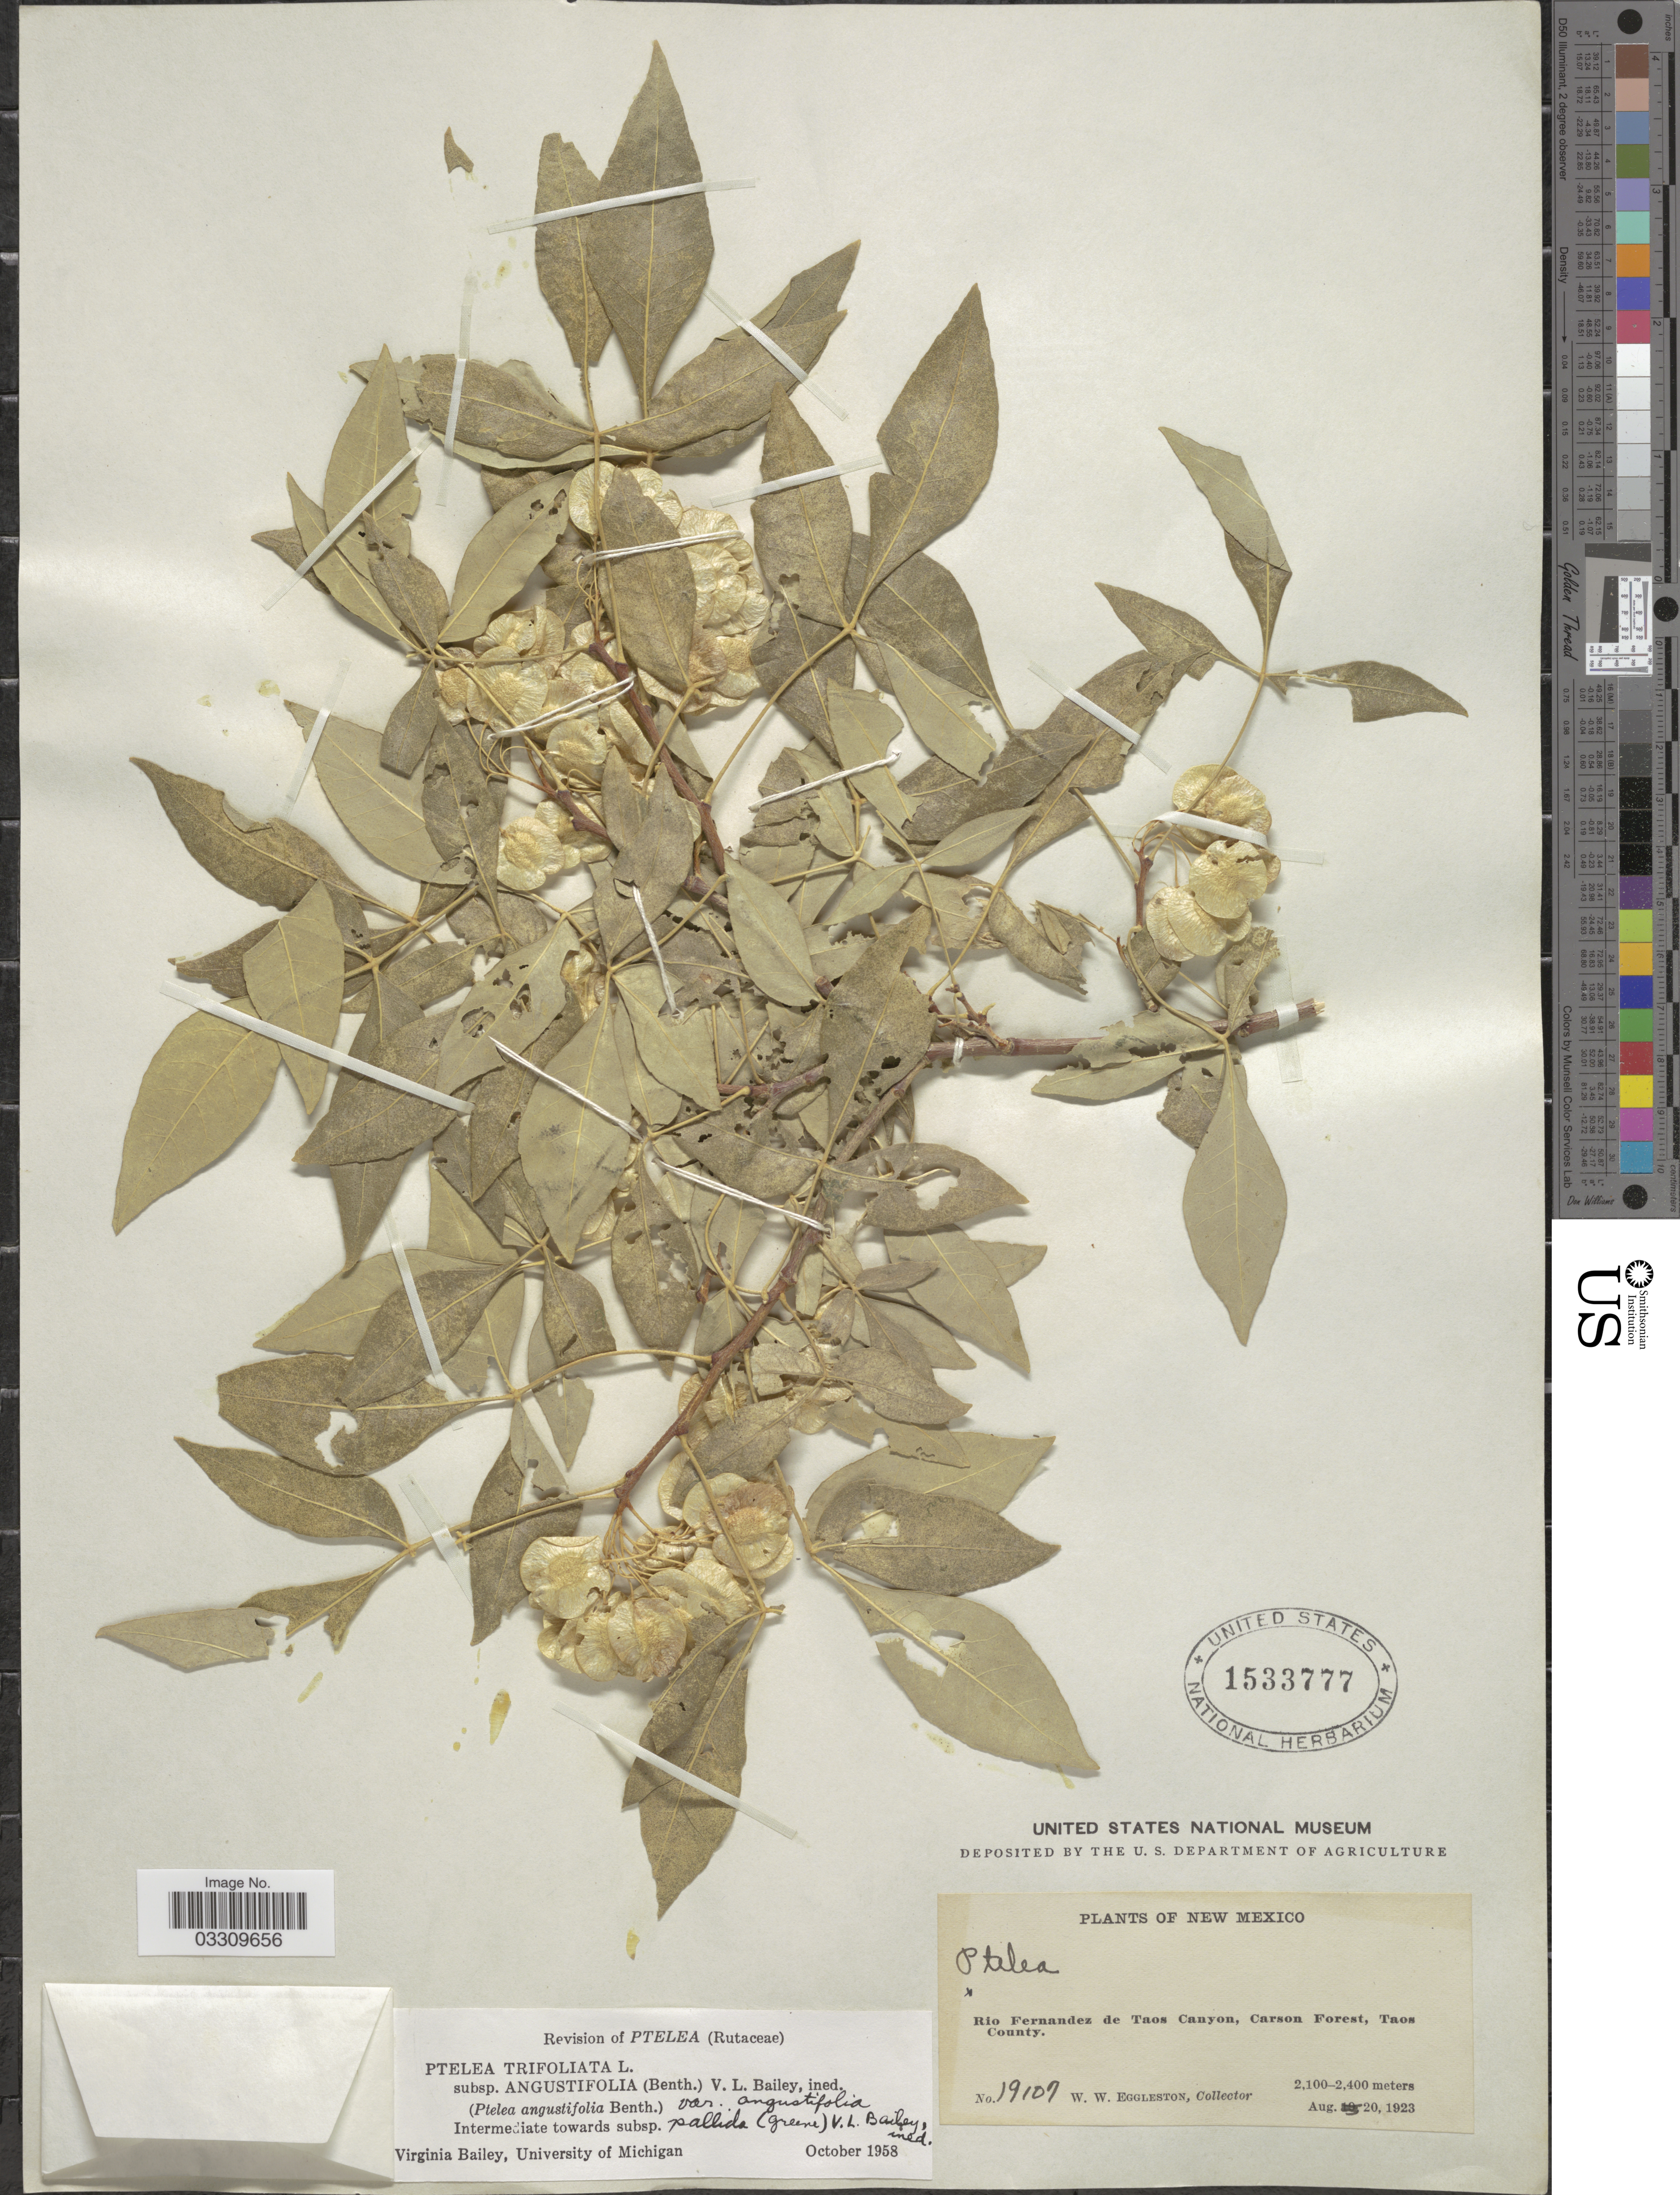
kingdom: Plantae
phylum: Tracheophyta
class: Magnoliopsida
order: Sapindales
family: Rutaceae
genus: Ptelea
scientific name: Ptelea trifoliata subsp. angustifolia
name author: (Benth.) V. L. Bailey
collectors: W. W. Eggleston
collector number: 19107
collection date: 1923-08-20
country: United States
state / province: New Mexico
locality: Rio Fernandez de Taos Canyon, Carson Forest, Taos County.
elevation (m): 2100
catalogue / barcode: US 1533777